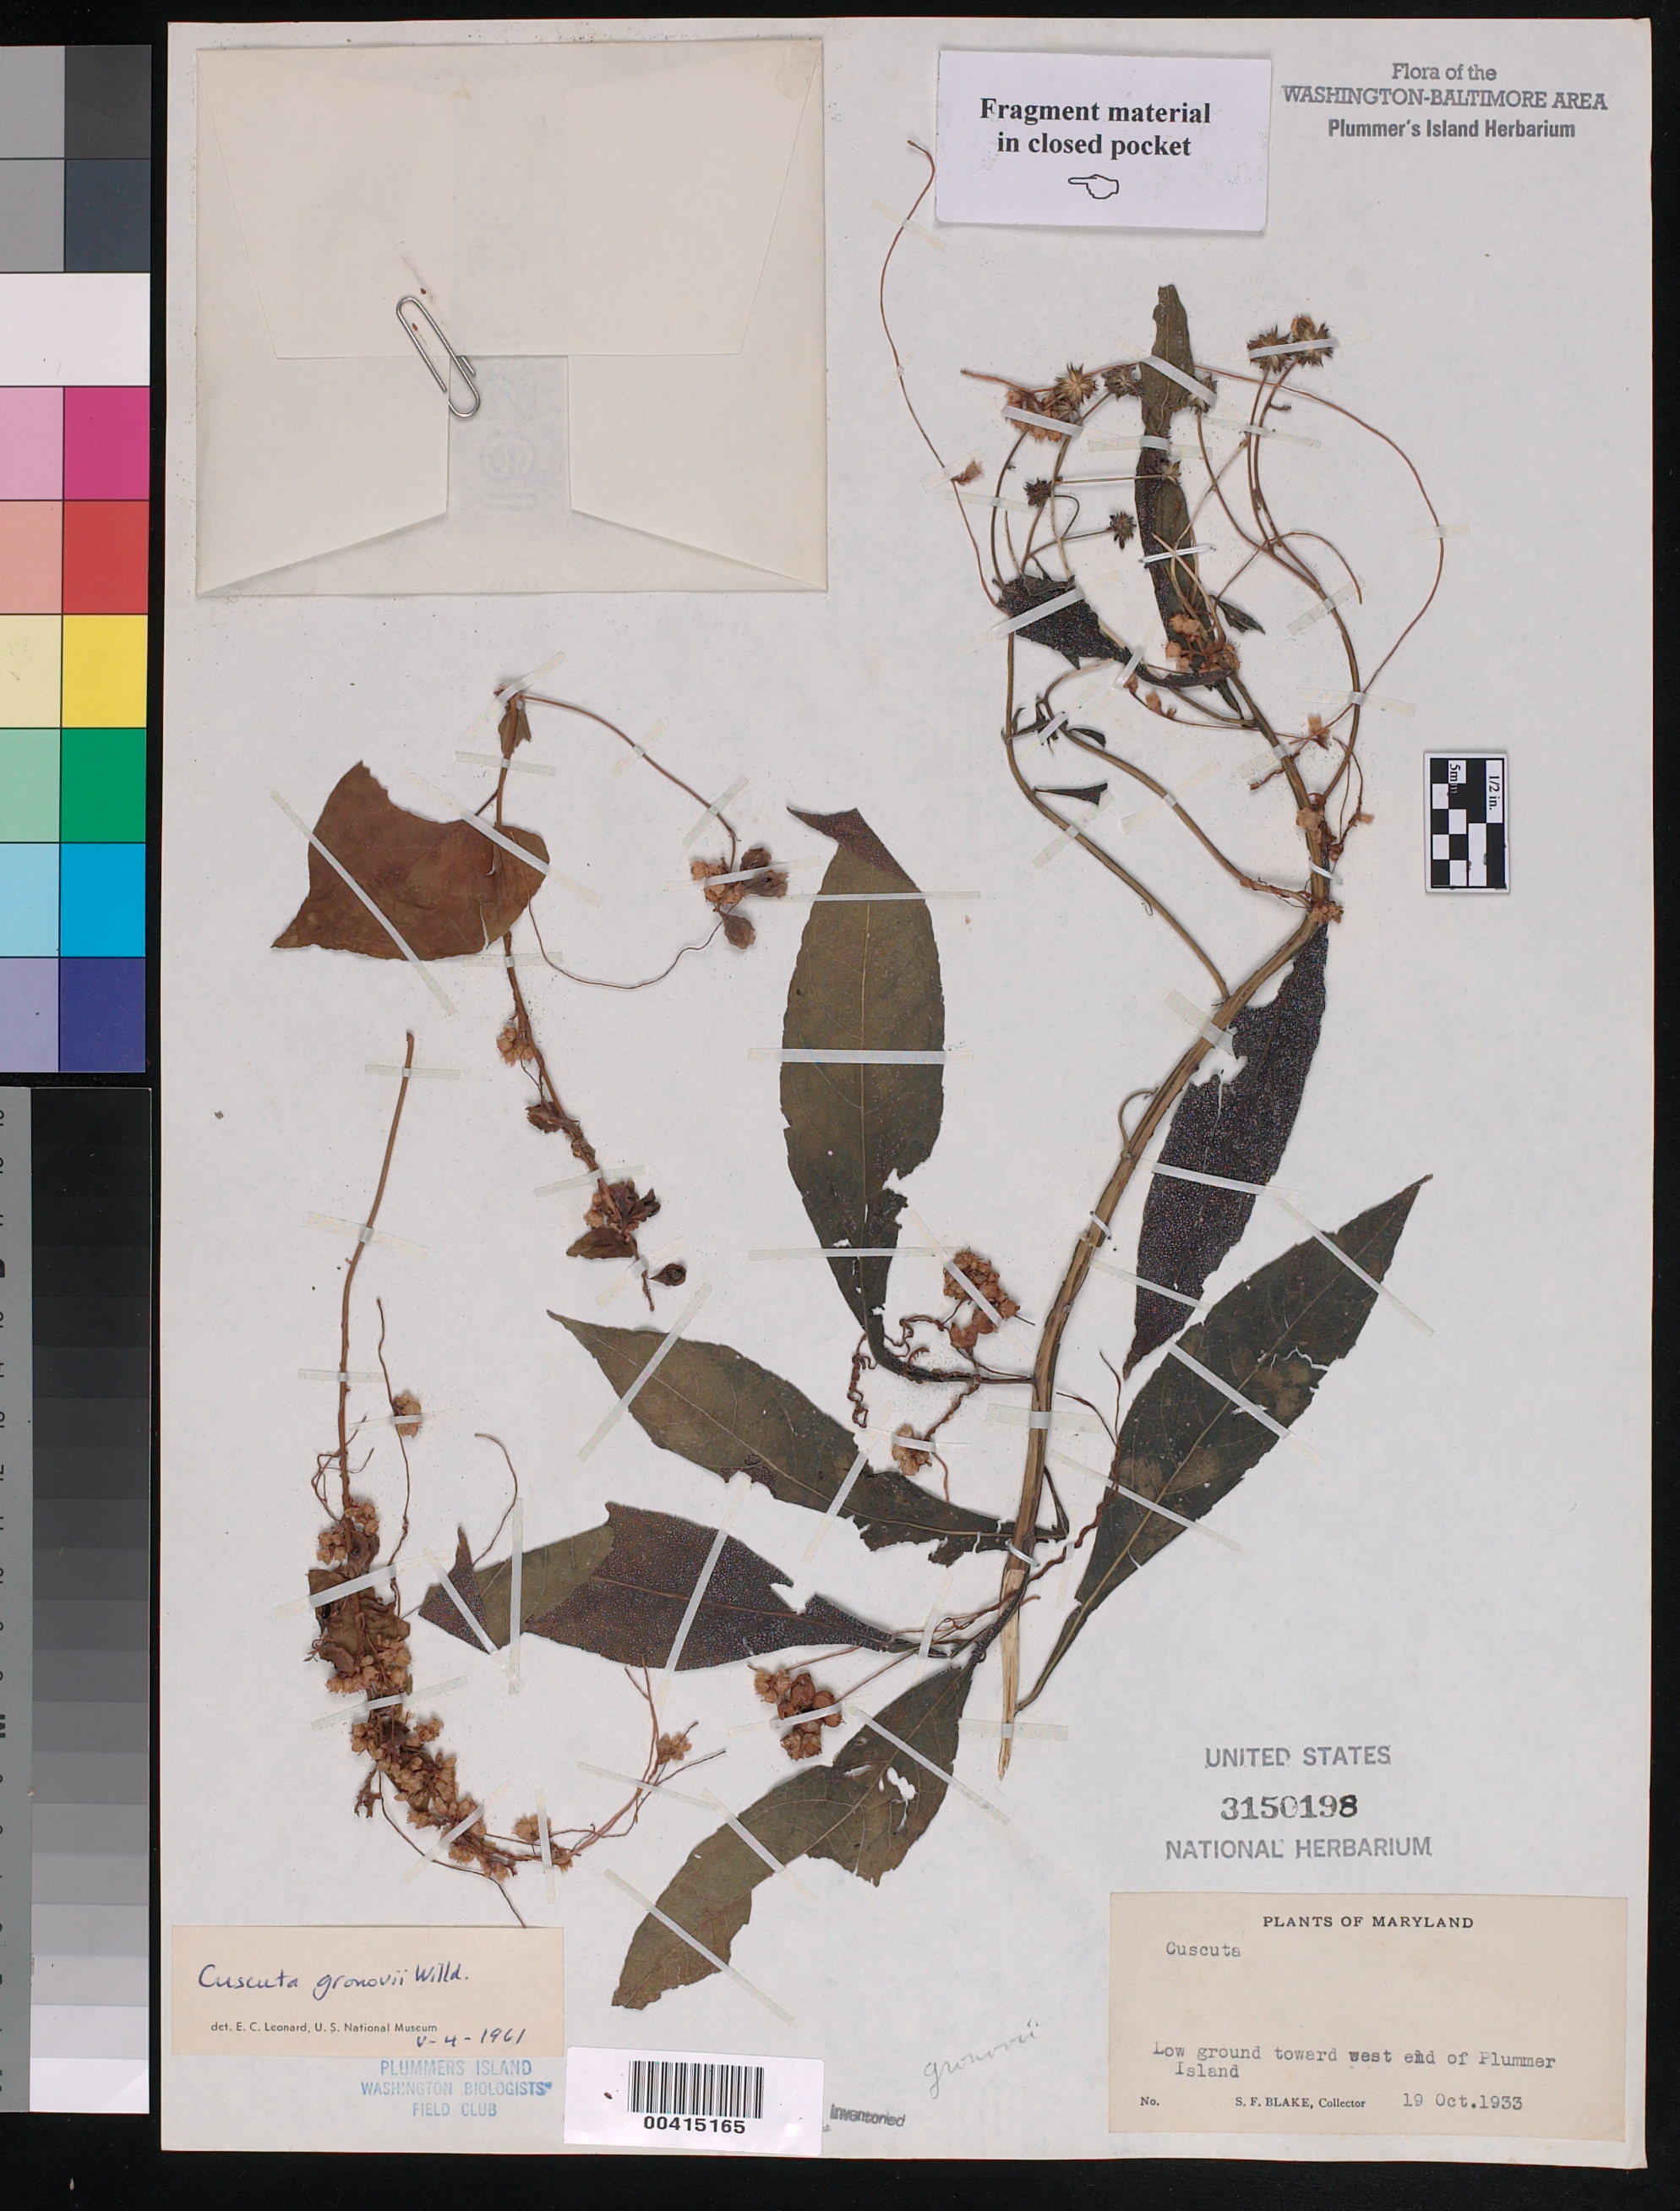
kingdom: Plantae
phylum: Tracheophyta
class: Magnoliopsida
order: Solanales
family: Convolvulaceae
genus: Cuscuta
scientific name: Cuscuta gronovii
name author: Willd. ex Schult.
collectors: S. Blake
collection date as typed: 19 Oct 1933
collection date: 1933-10-19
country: United States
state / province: Maryland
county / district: Montgomery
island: Plummers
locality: Plummer's Island; toward west end C. & O. Canal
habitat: Low ground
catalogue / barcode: US 3150198